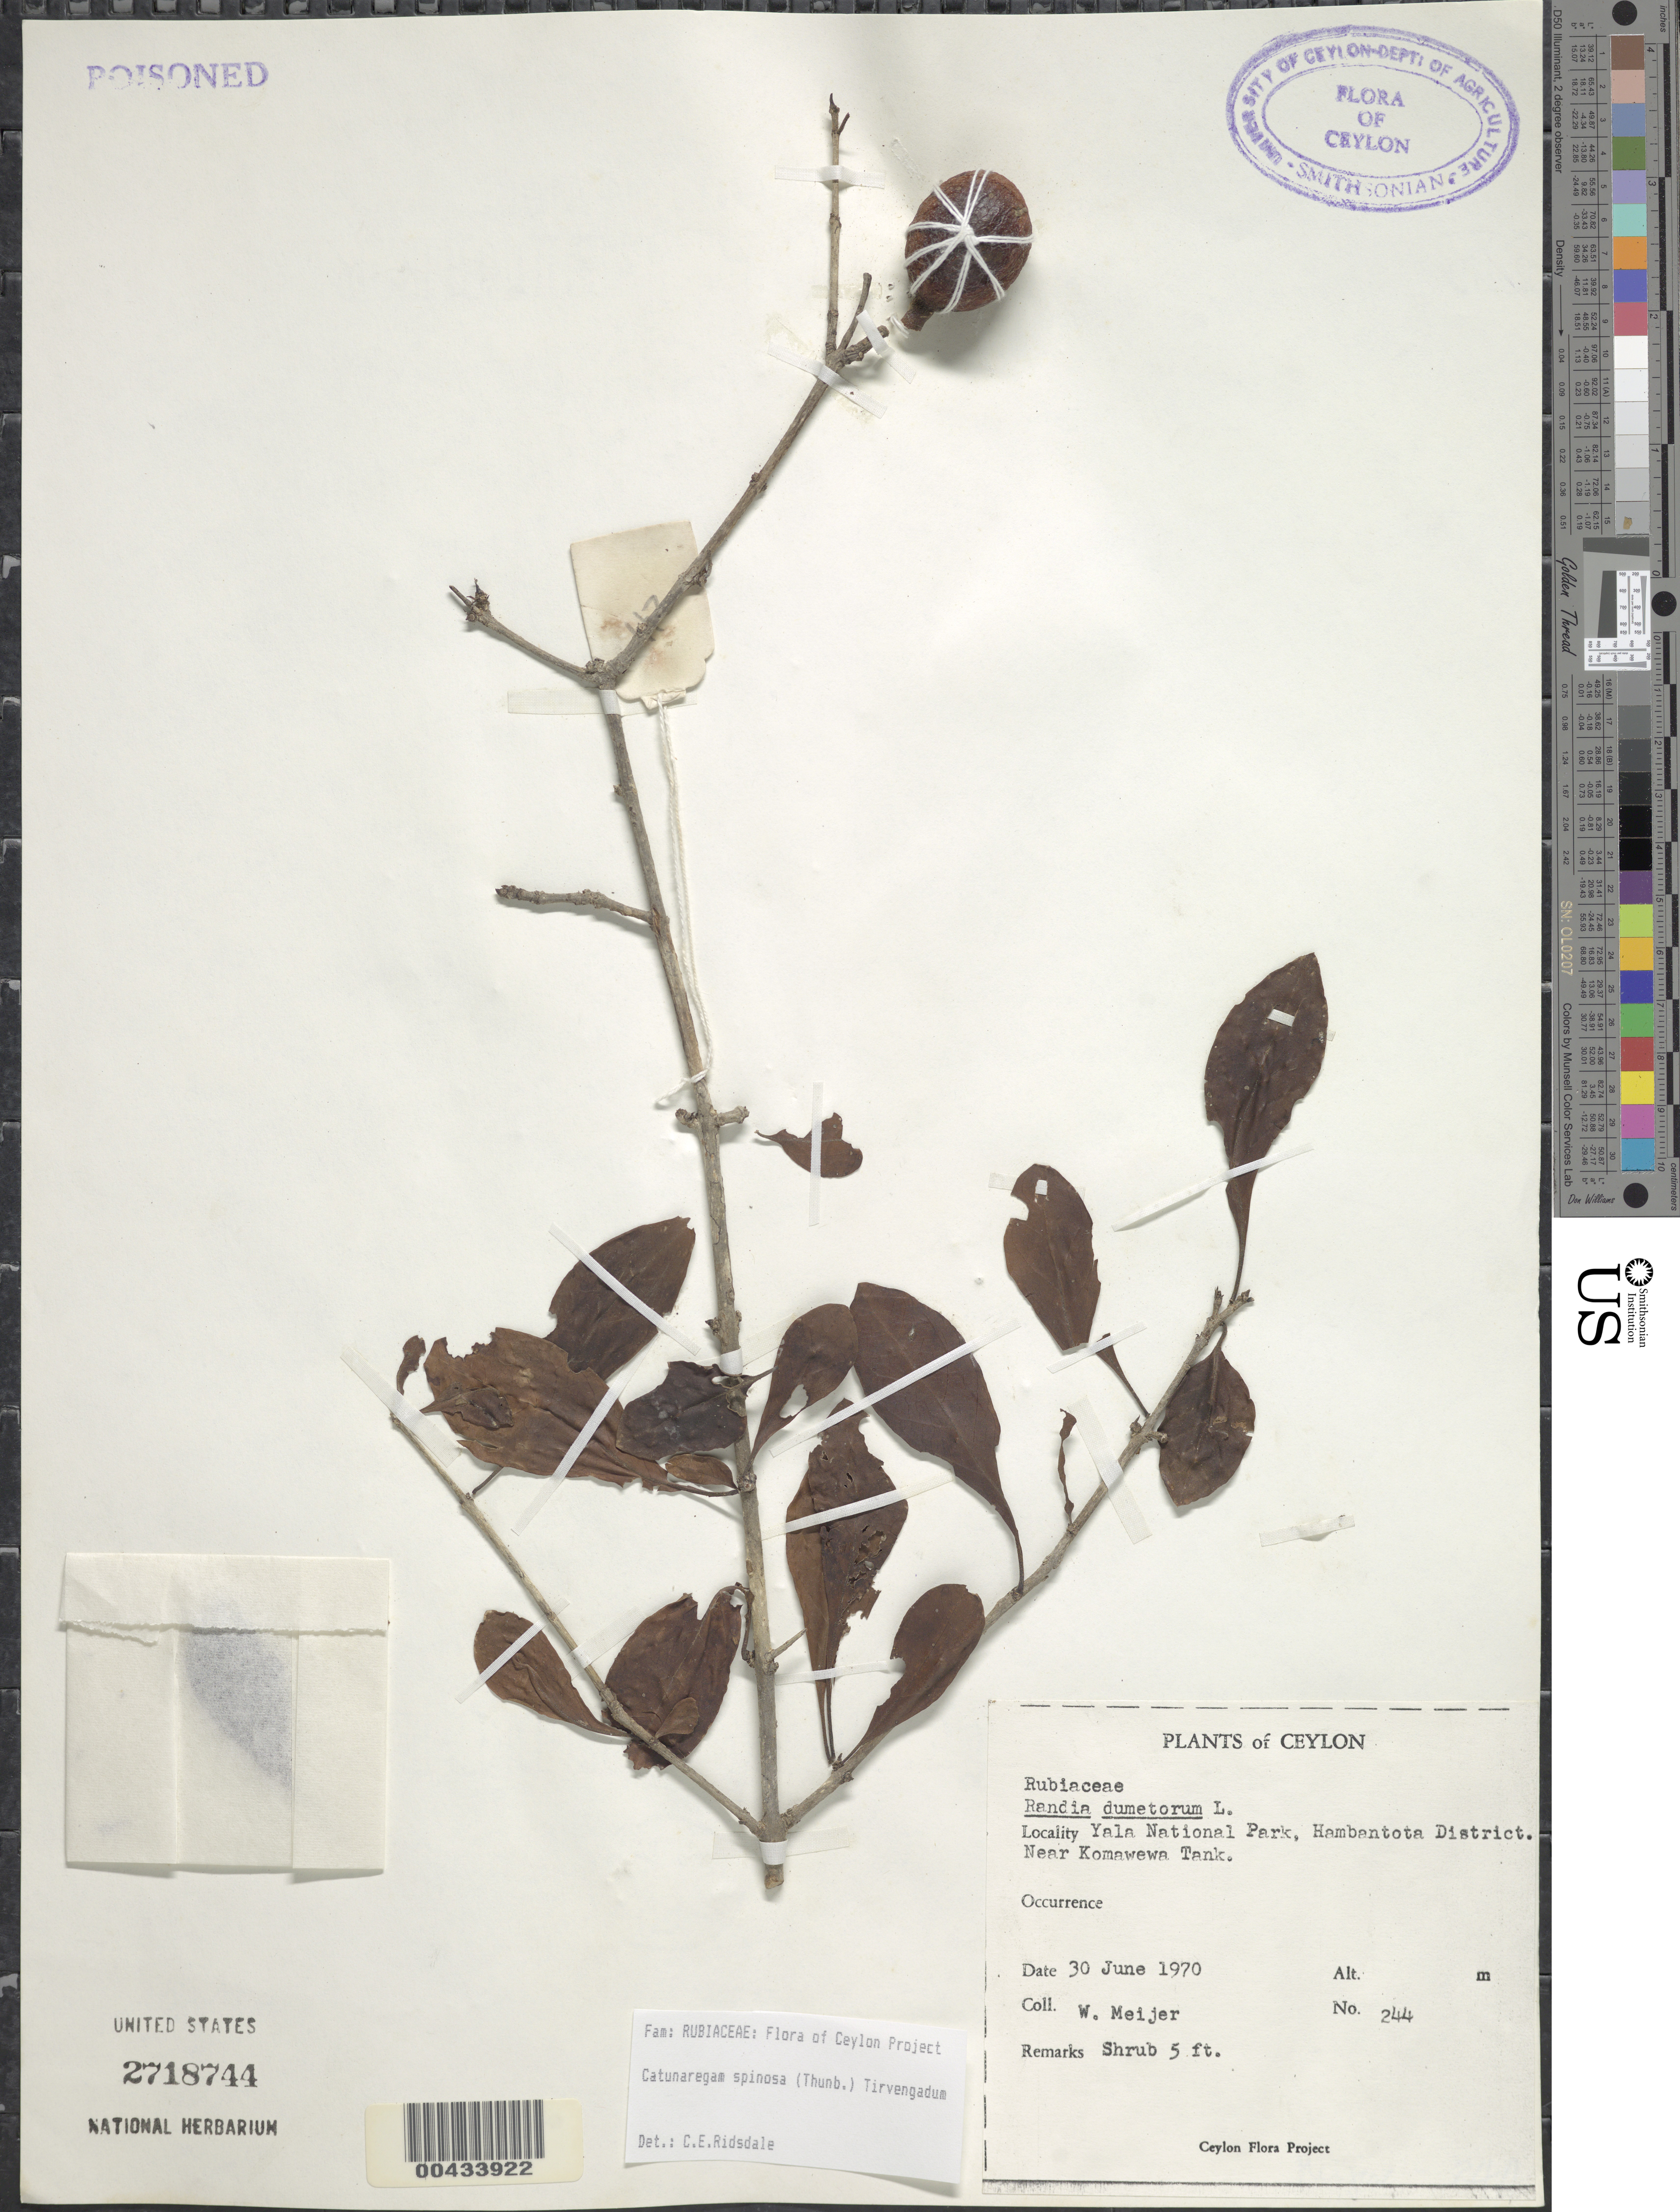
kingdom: Plantae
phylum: Tracheophyta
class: Magnoliopsida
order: Gentianales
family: Rubiaceae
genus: Catunaregam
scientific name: Catunaregam spinosa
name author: (Thunb.) Tirveng.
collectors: W. Meijer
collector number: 244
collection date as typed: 30 Jun 1970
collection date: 1970-06-30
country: Sri Lanka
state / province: Southern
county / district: Hambantota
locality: Yala Natl Park, Hambantota Dist., near Komawewa Tank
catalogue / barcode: US 2718744